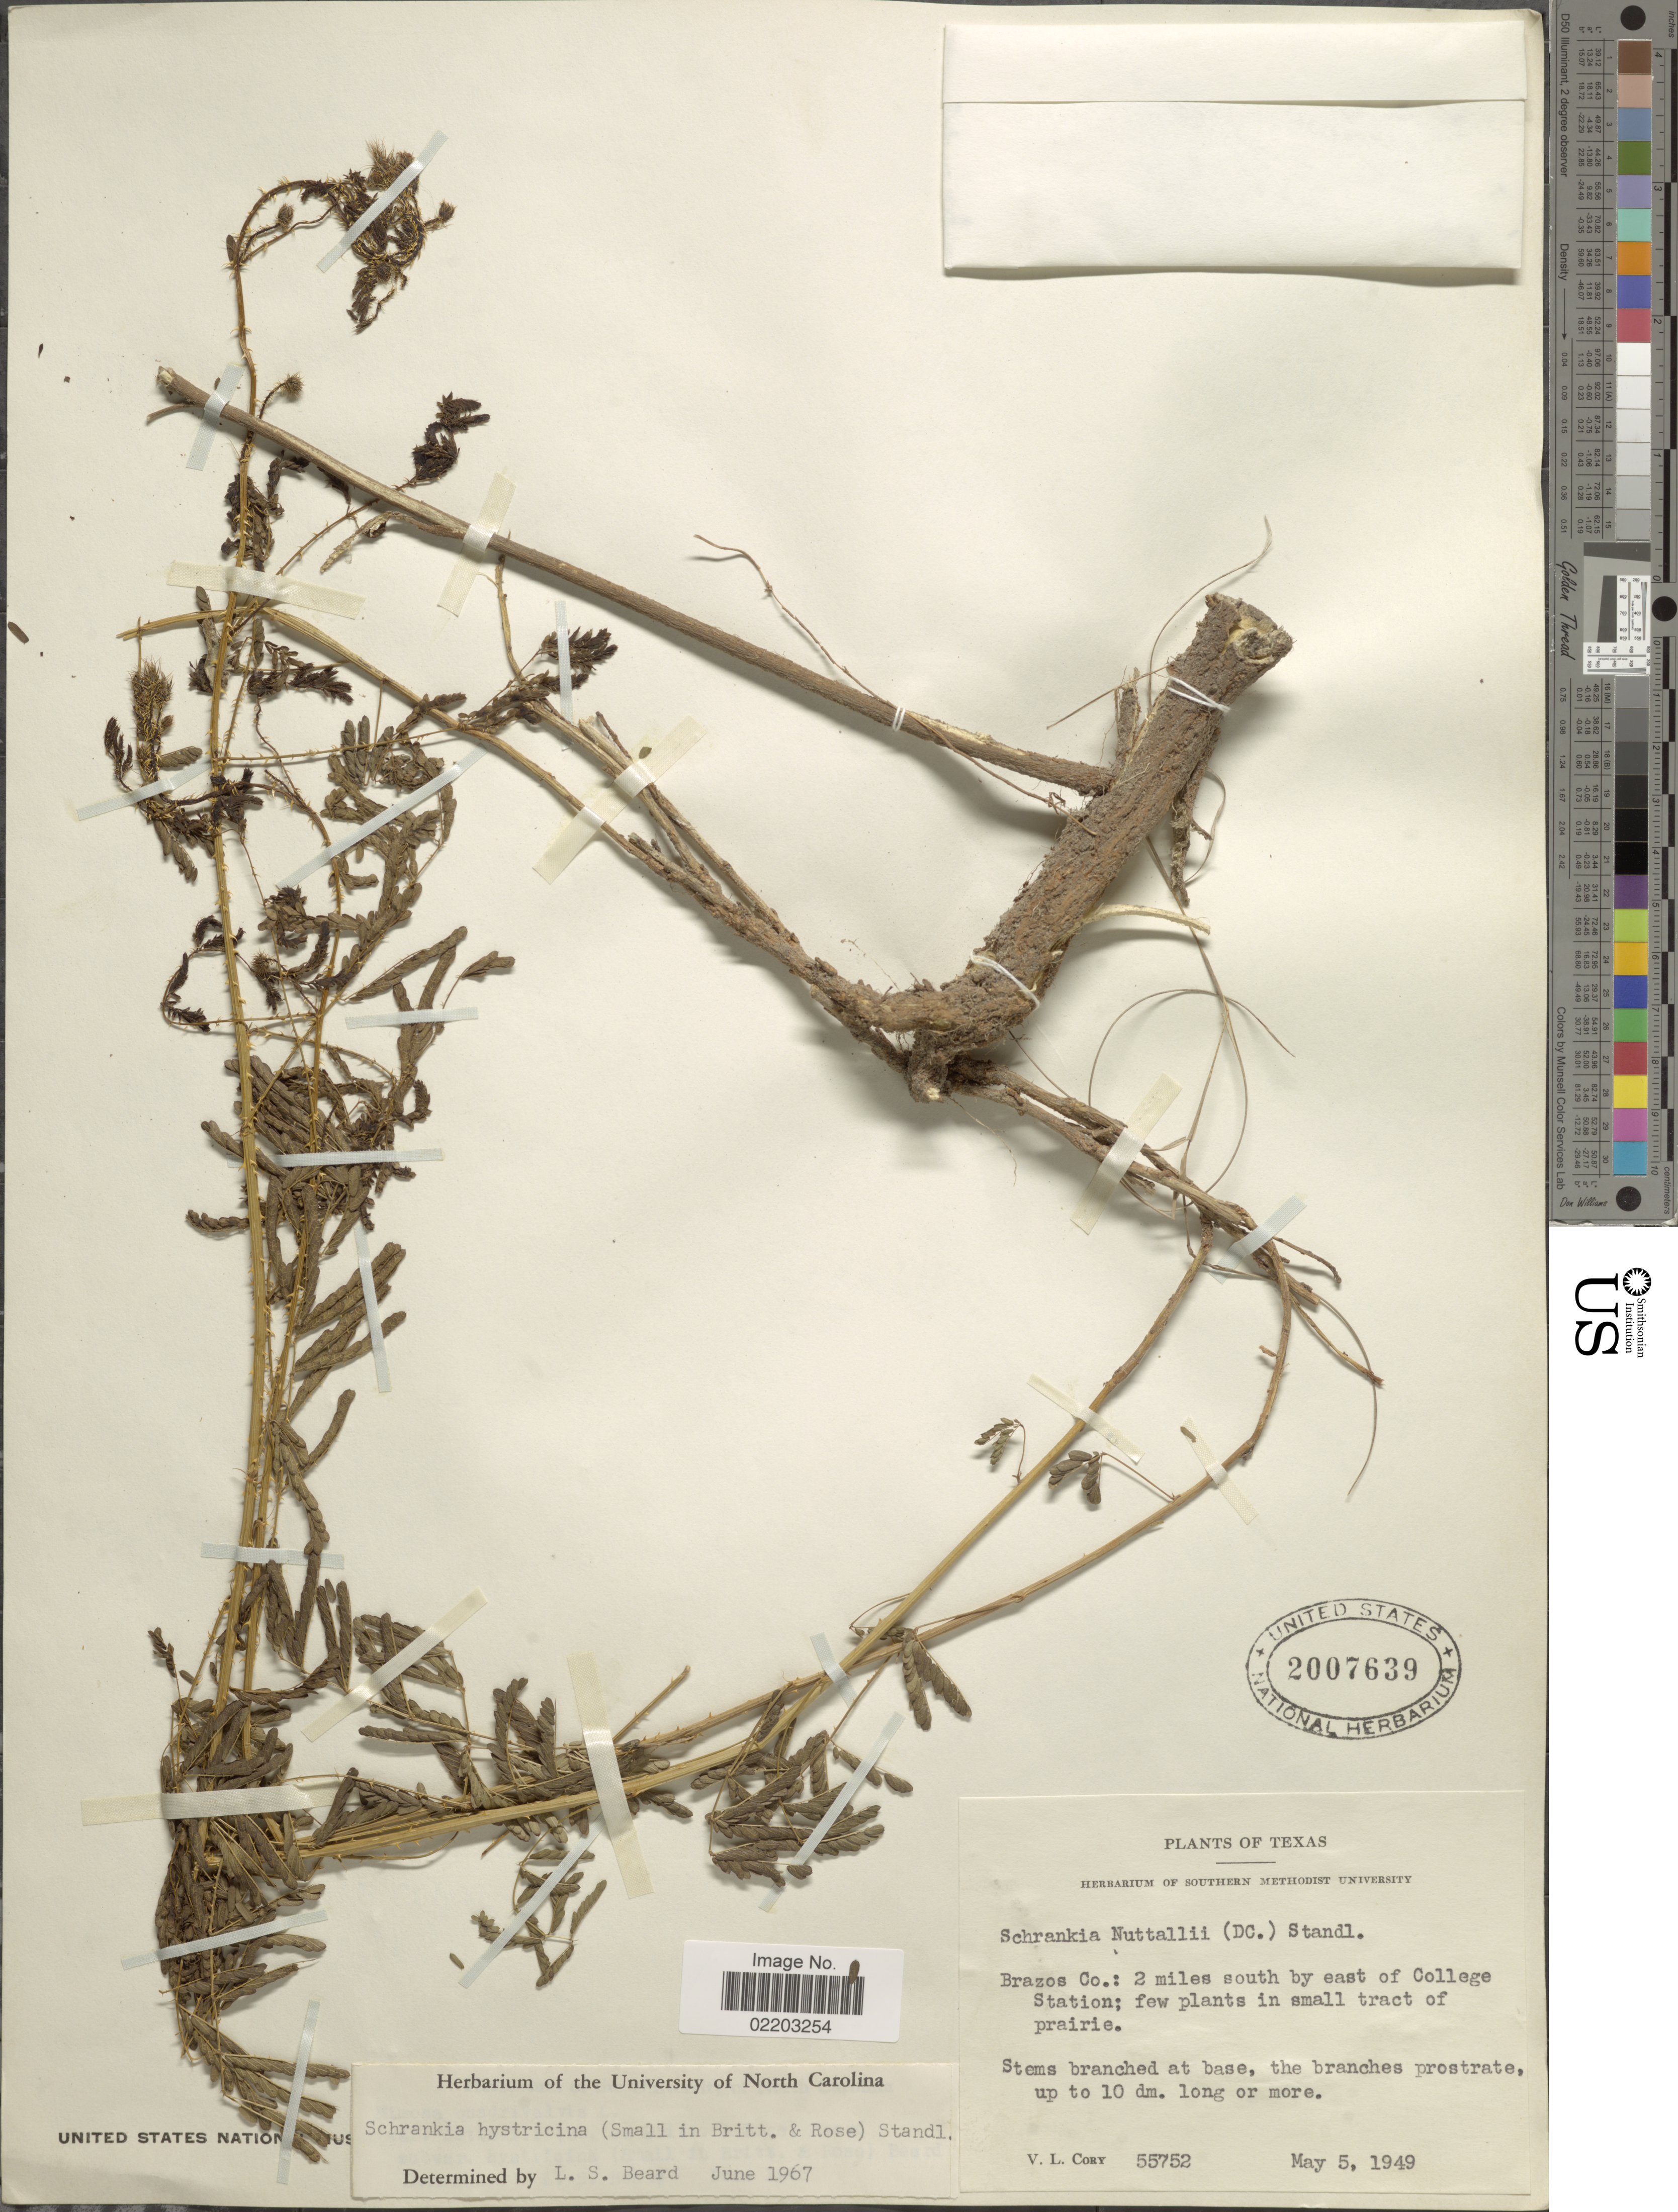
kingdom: Plantae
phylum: Tracheophyta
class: Magnoliopsida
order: Fabales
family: Fabaceae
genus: Mimosa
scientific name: Mimosa hystricina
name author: (Small ex Britton & Rose) B.L. Turner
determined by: Strong, M. T., (US), Smithsonian Institution - National Museum of Natural History (UNITED STATES)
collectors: V. Cory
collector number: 55752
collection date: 1949-05-05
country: United States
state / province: Texas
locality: Brazos Co: 2 miles south by east of College Station; few plants in small tract of prairie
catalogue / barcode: US 2007639